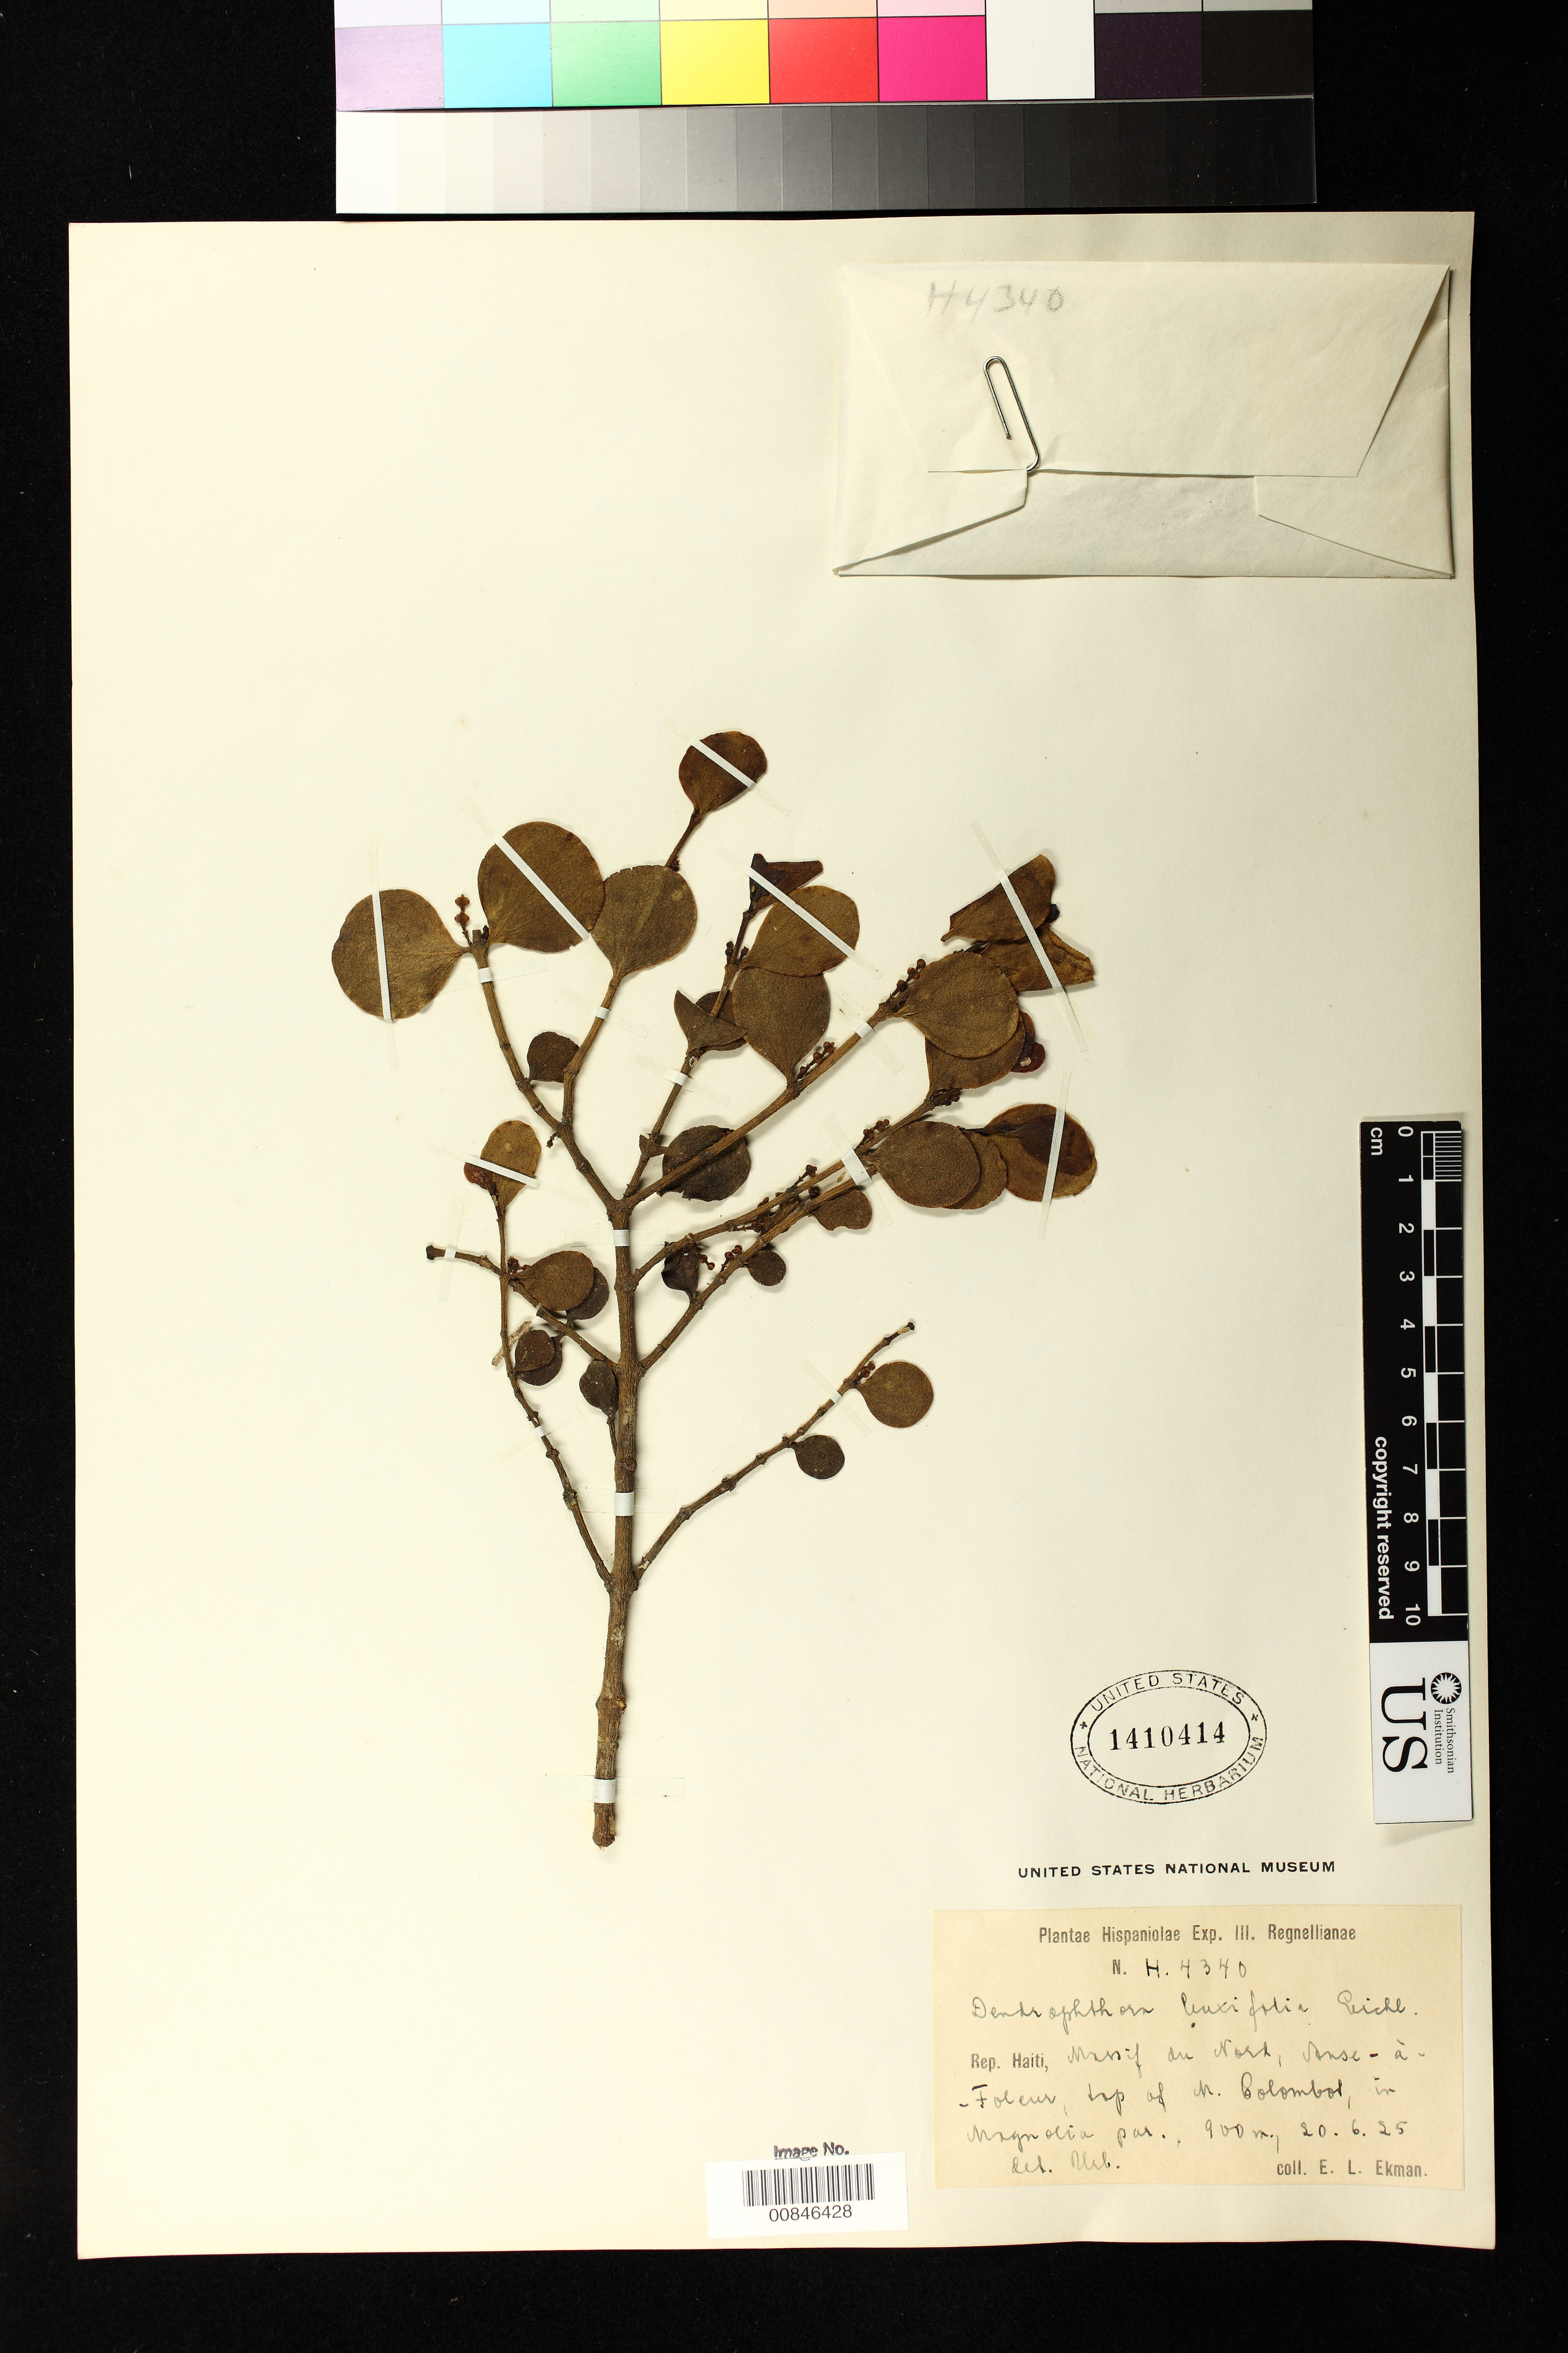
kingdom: Plantae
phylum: Tracheophyta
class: Magnoliopsida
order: Santalales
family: Viscaceae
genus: Dendrophthora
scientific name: Dendrophthora buxifolia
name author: (Lam.) Eichler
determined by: Urban, Ignatz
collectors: E. L. Ekman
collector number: H 4340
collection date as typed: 20 Jun 1925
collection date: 1925-06-20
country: Haiti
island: Hispaniola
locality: Massif du Nord, Anse-à-Foleur, top of M. Colombos.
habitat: In Magnolia.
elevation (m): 900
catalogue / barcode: US 1410414